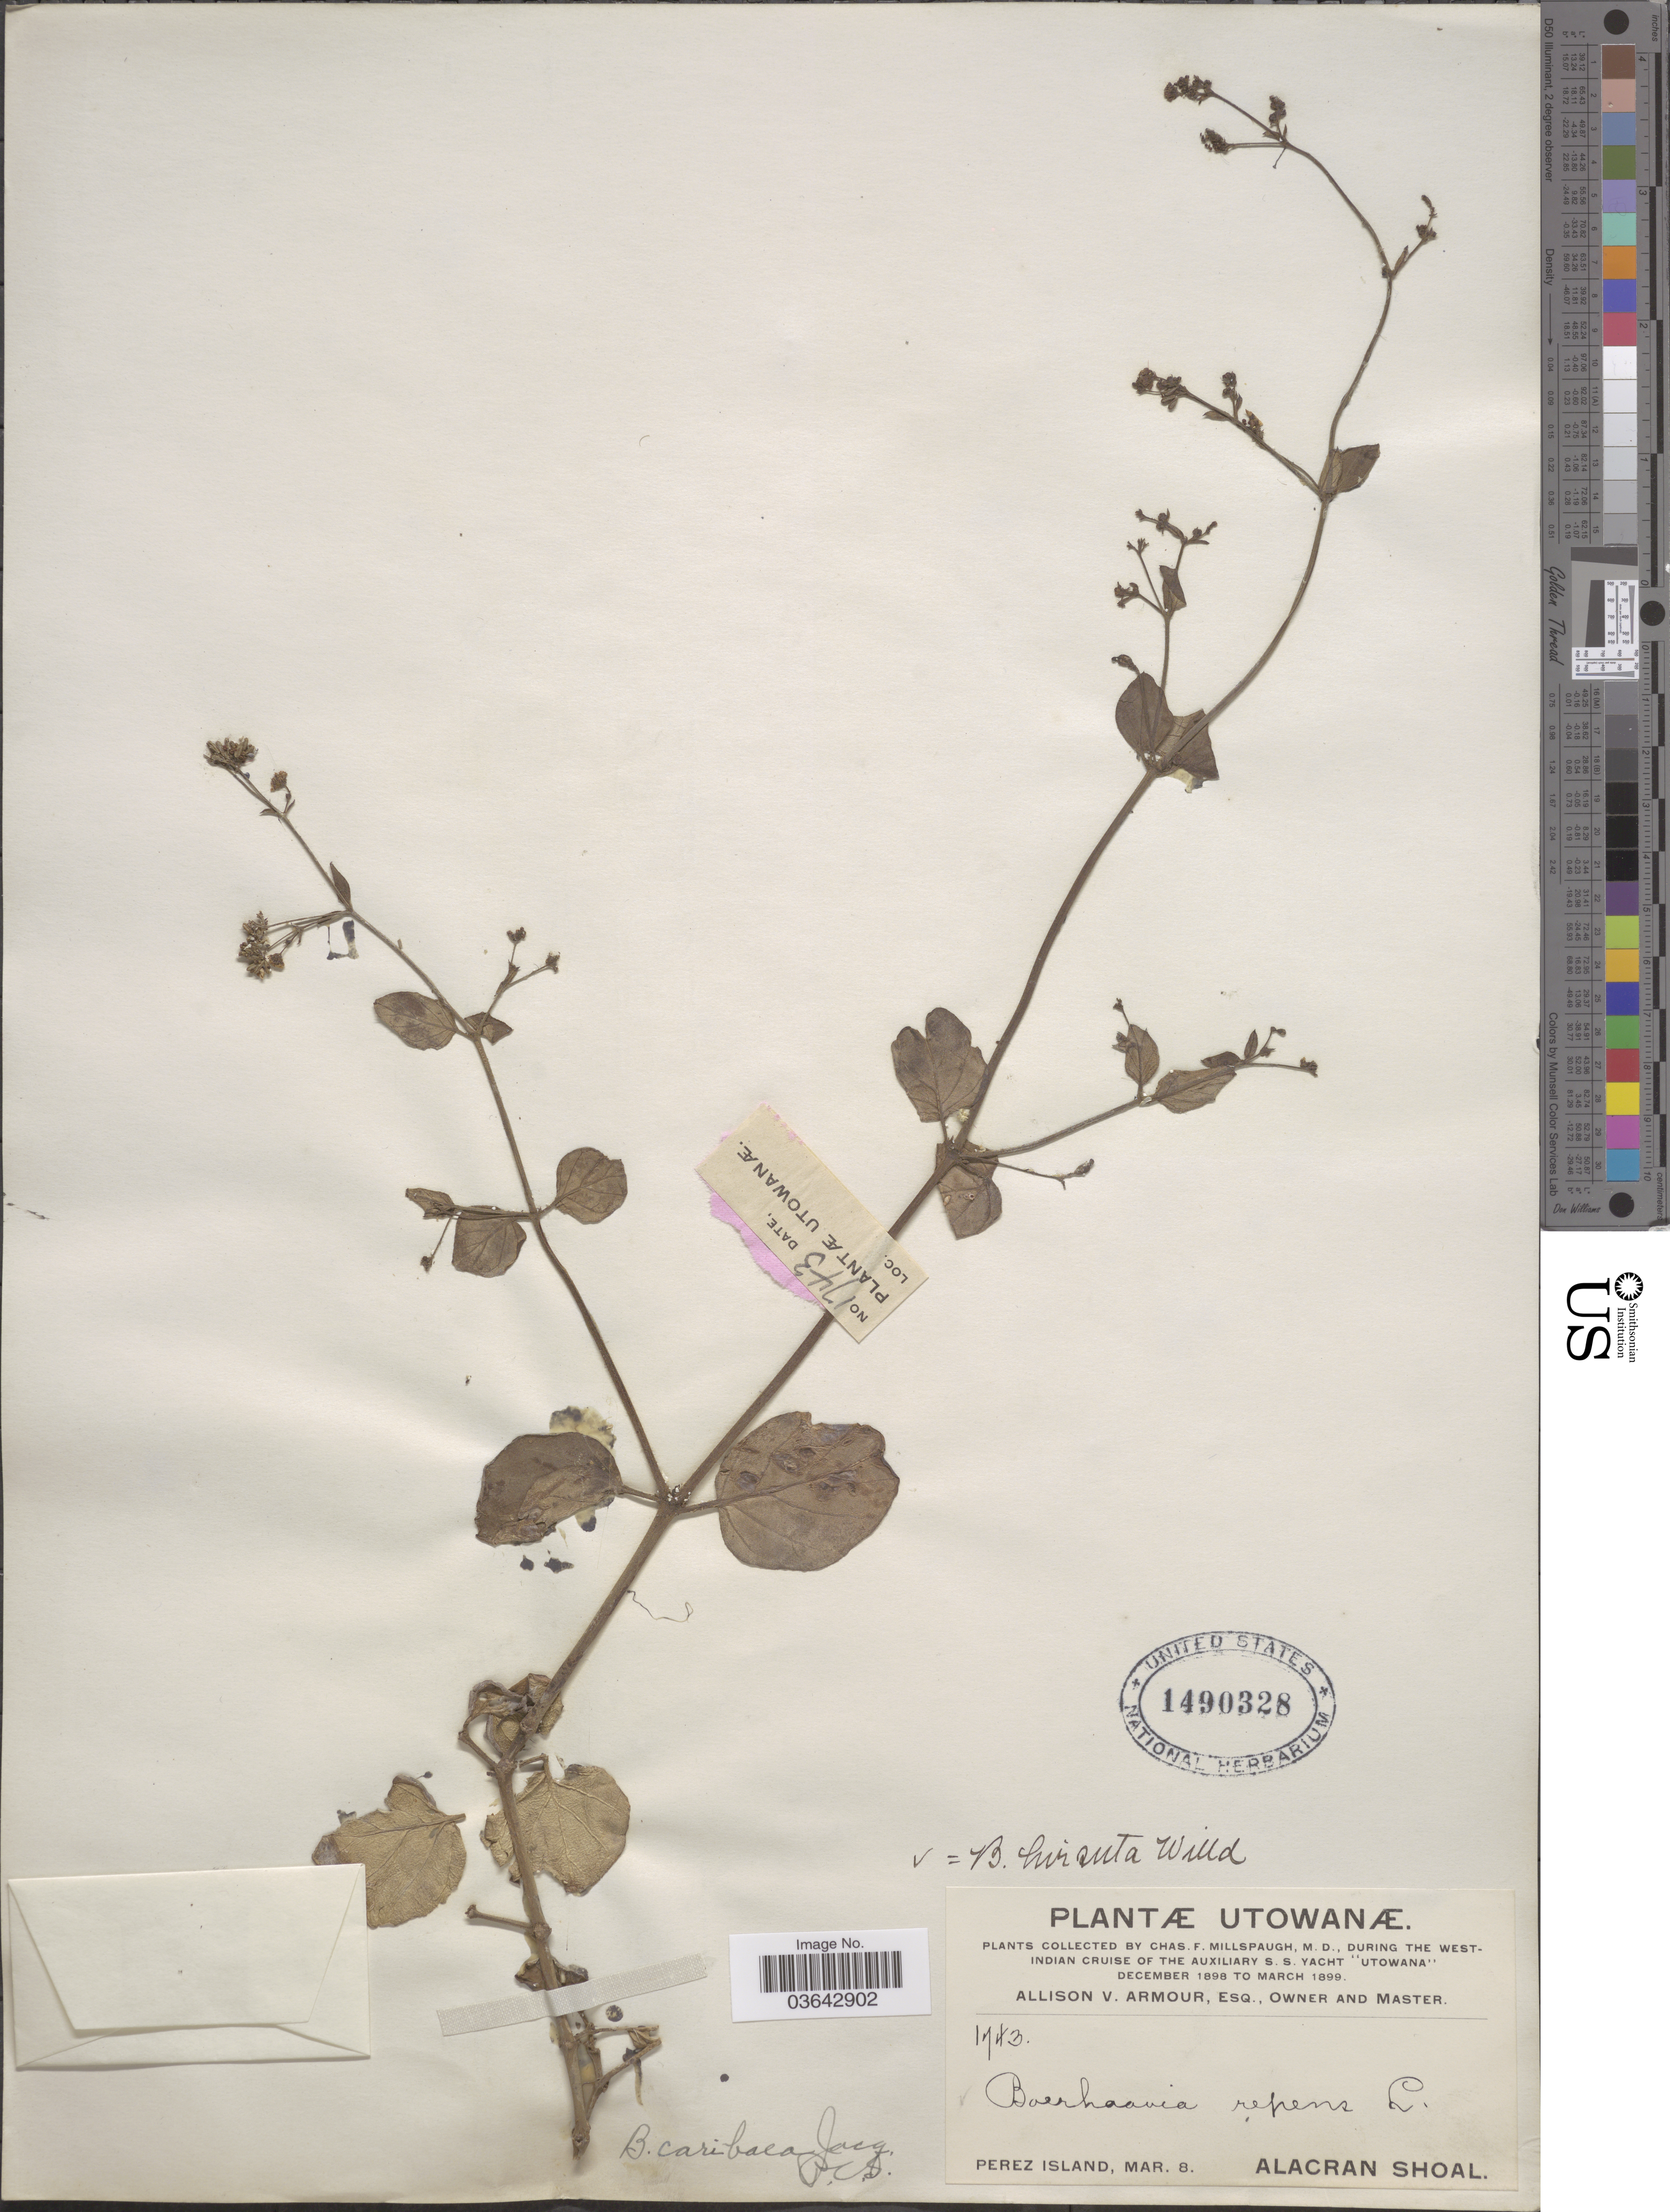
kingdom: Plantae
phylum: Tracheophyta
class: Magnoliopsida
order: Caryophyllales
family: Nyctaginaceae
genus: Boerhavia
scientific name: Boerhavia caribaea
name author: Jacq.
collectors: C. F. Millspaugh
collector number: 1443*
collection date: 1899-03-08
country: Mexico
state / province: Yucatán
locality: Utowanæ. Perez Island. Alacran Shoal.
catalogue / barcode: US 1490328